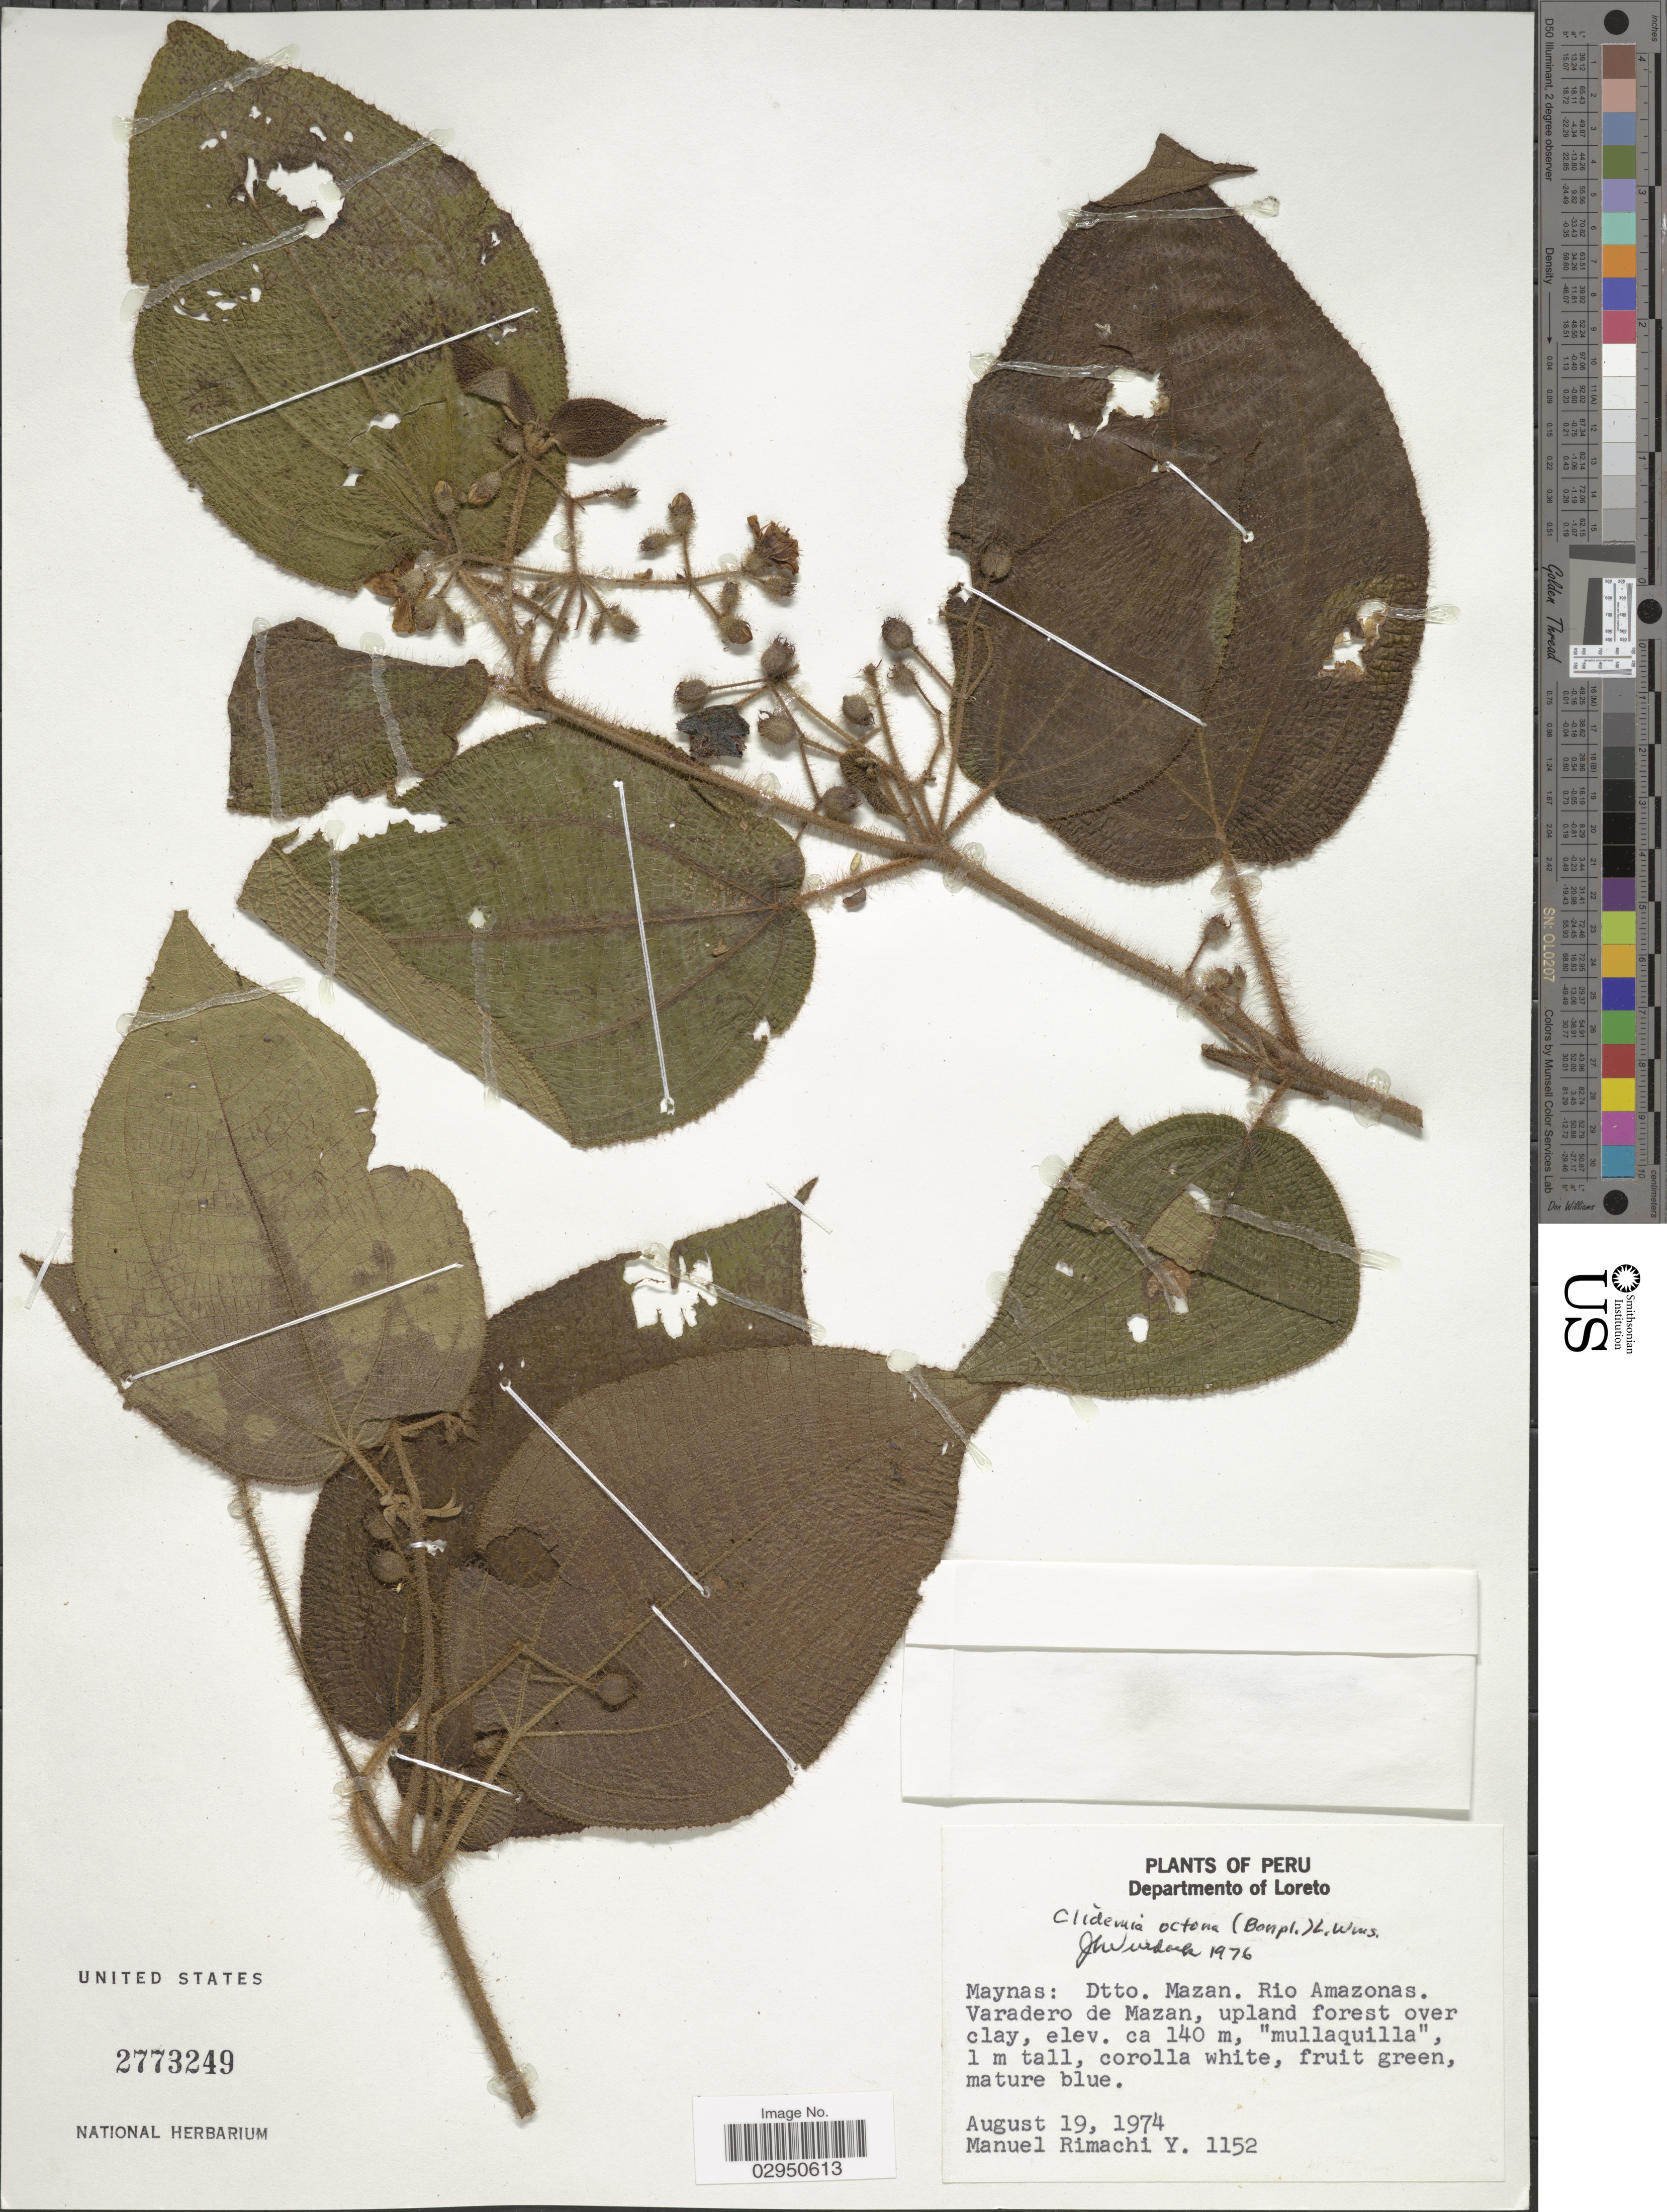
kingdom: Plantae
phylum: Tracheophyta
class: Magnoliopsida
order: Myrtales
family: Melastomataceae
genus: Clidemia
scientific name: Clidemia octona subsp. octona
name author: (Bonpl.) L.O. Williams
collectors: M. Rimachi Y.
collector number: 1152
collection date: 1974-08-19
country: Peru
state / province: Loreto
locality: Maynas: Dtto. Mazan. Rio Amazonas. Varadero de Mazan, upland forest over clay.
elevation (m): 140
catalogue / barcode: US 2773249